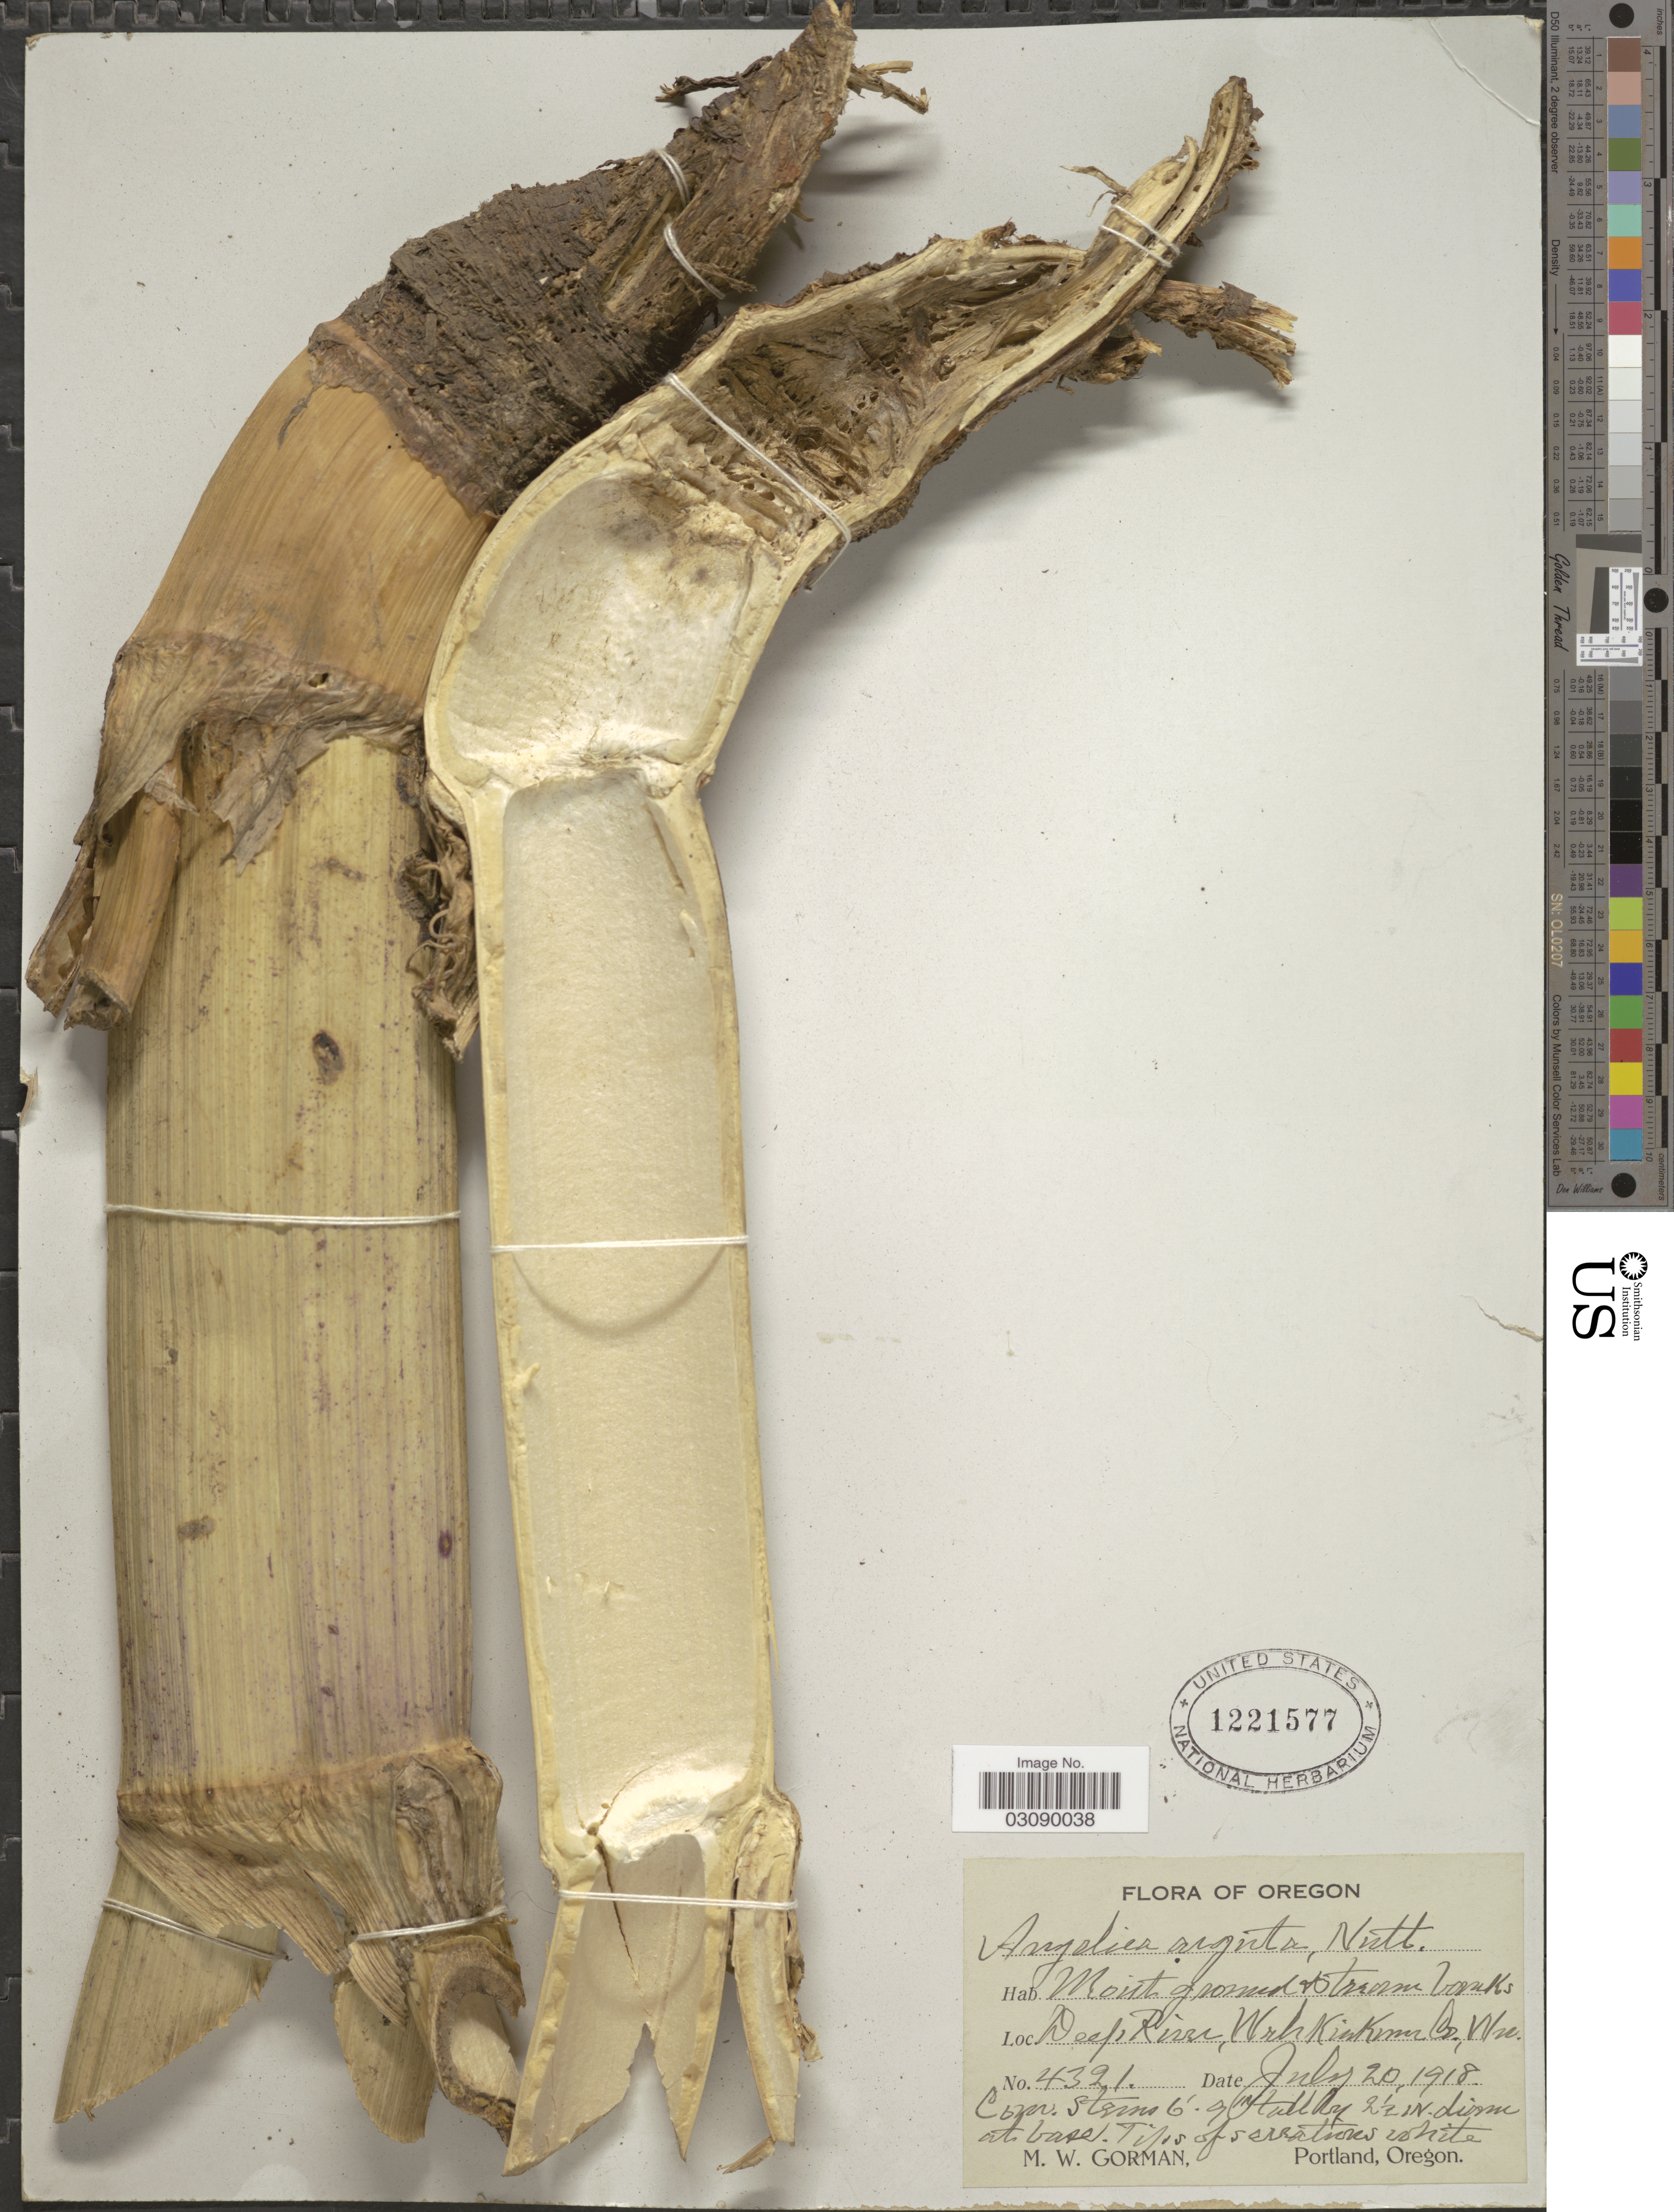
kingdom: Plantae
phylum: Tracheophyta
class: Magnoliopsida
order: Apiales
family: Apiaceae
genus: Angelica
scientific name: Angelica arguta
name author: Nutt.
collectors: M. W. Gorman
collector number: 4321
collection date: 1918-07-20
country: United States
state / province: Oregon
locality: Deep River. Wahkiakum Co, Wa.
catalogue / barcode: US 1221577